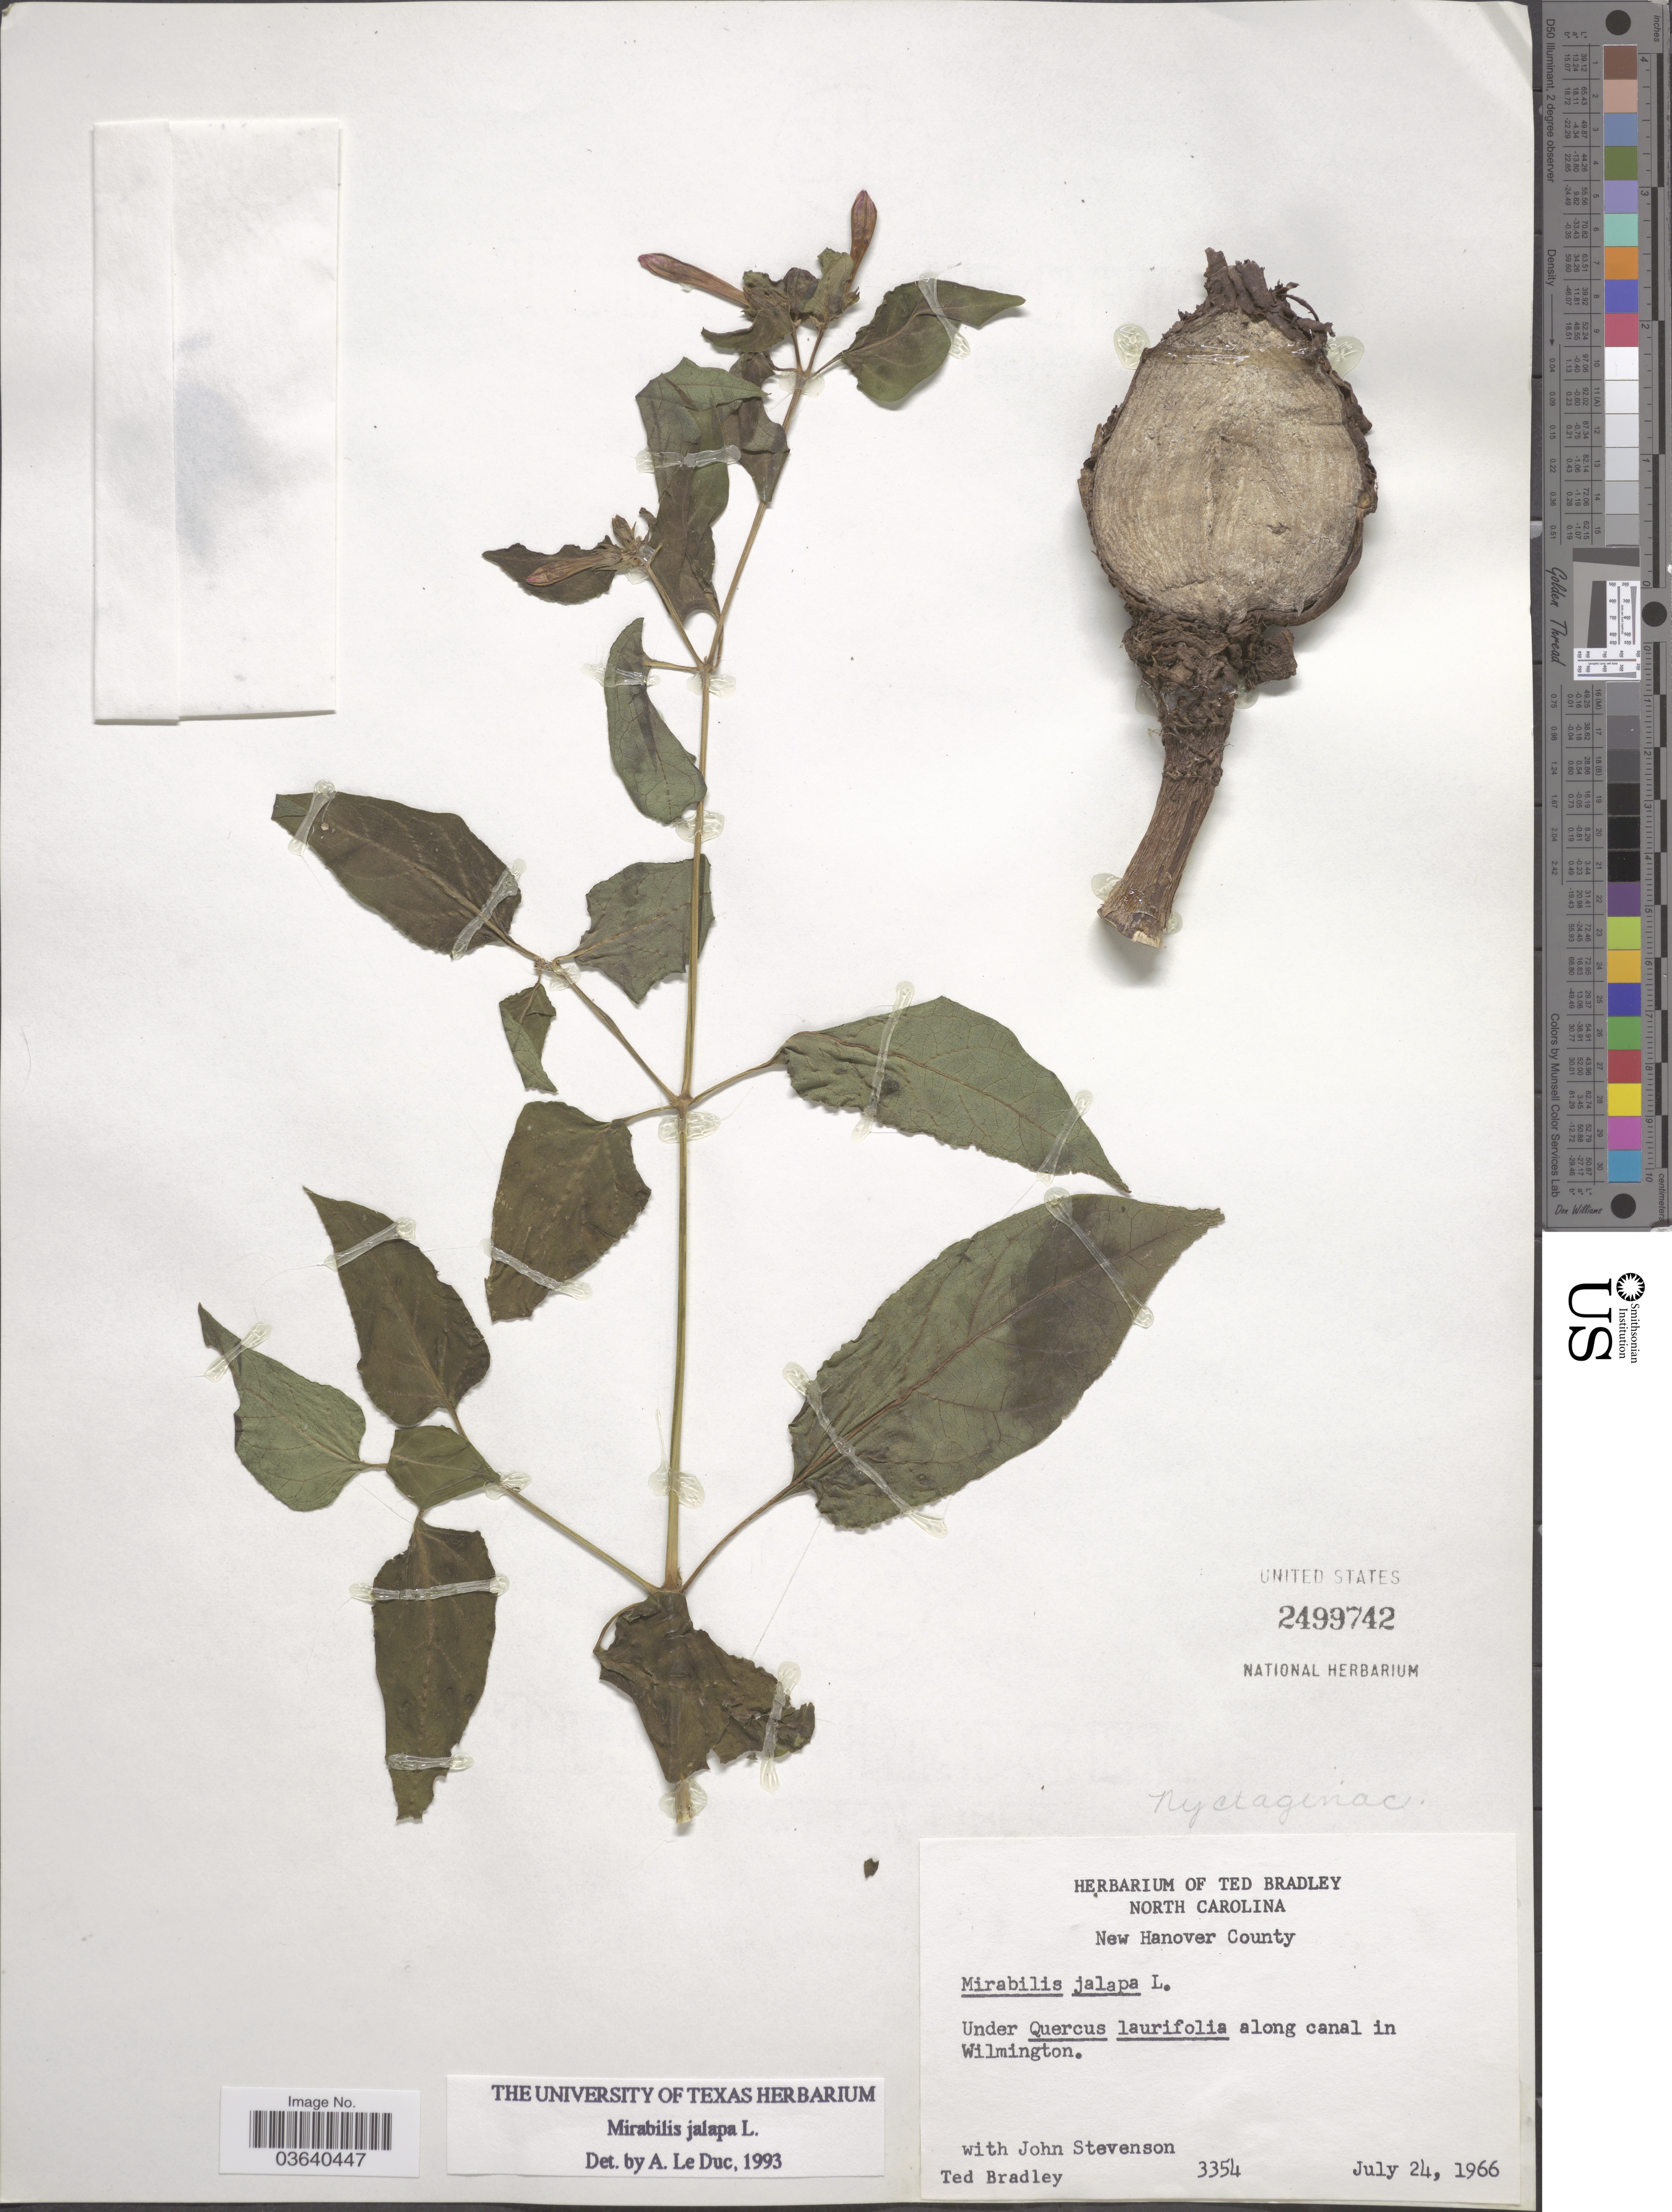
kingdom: Plantae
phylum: Tracheophyta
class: Magnoliopsida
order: Caryophyllales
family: Nyctaginaceae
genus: Mirabilis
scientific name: Mirabilis jalapa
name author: L.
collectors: T. Bradley & J. Stevenson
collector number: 3354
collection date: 1966-07-24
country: United States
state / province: North Carolina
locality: New Hanover County. Along canal in Wilmington.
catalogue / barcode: US 2499742